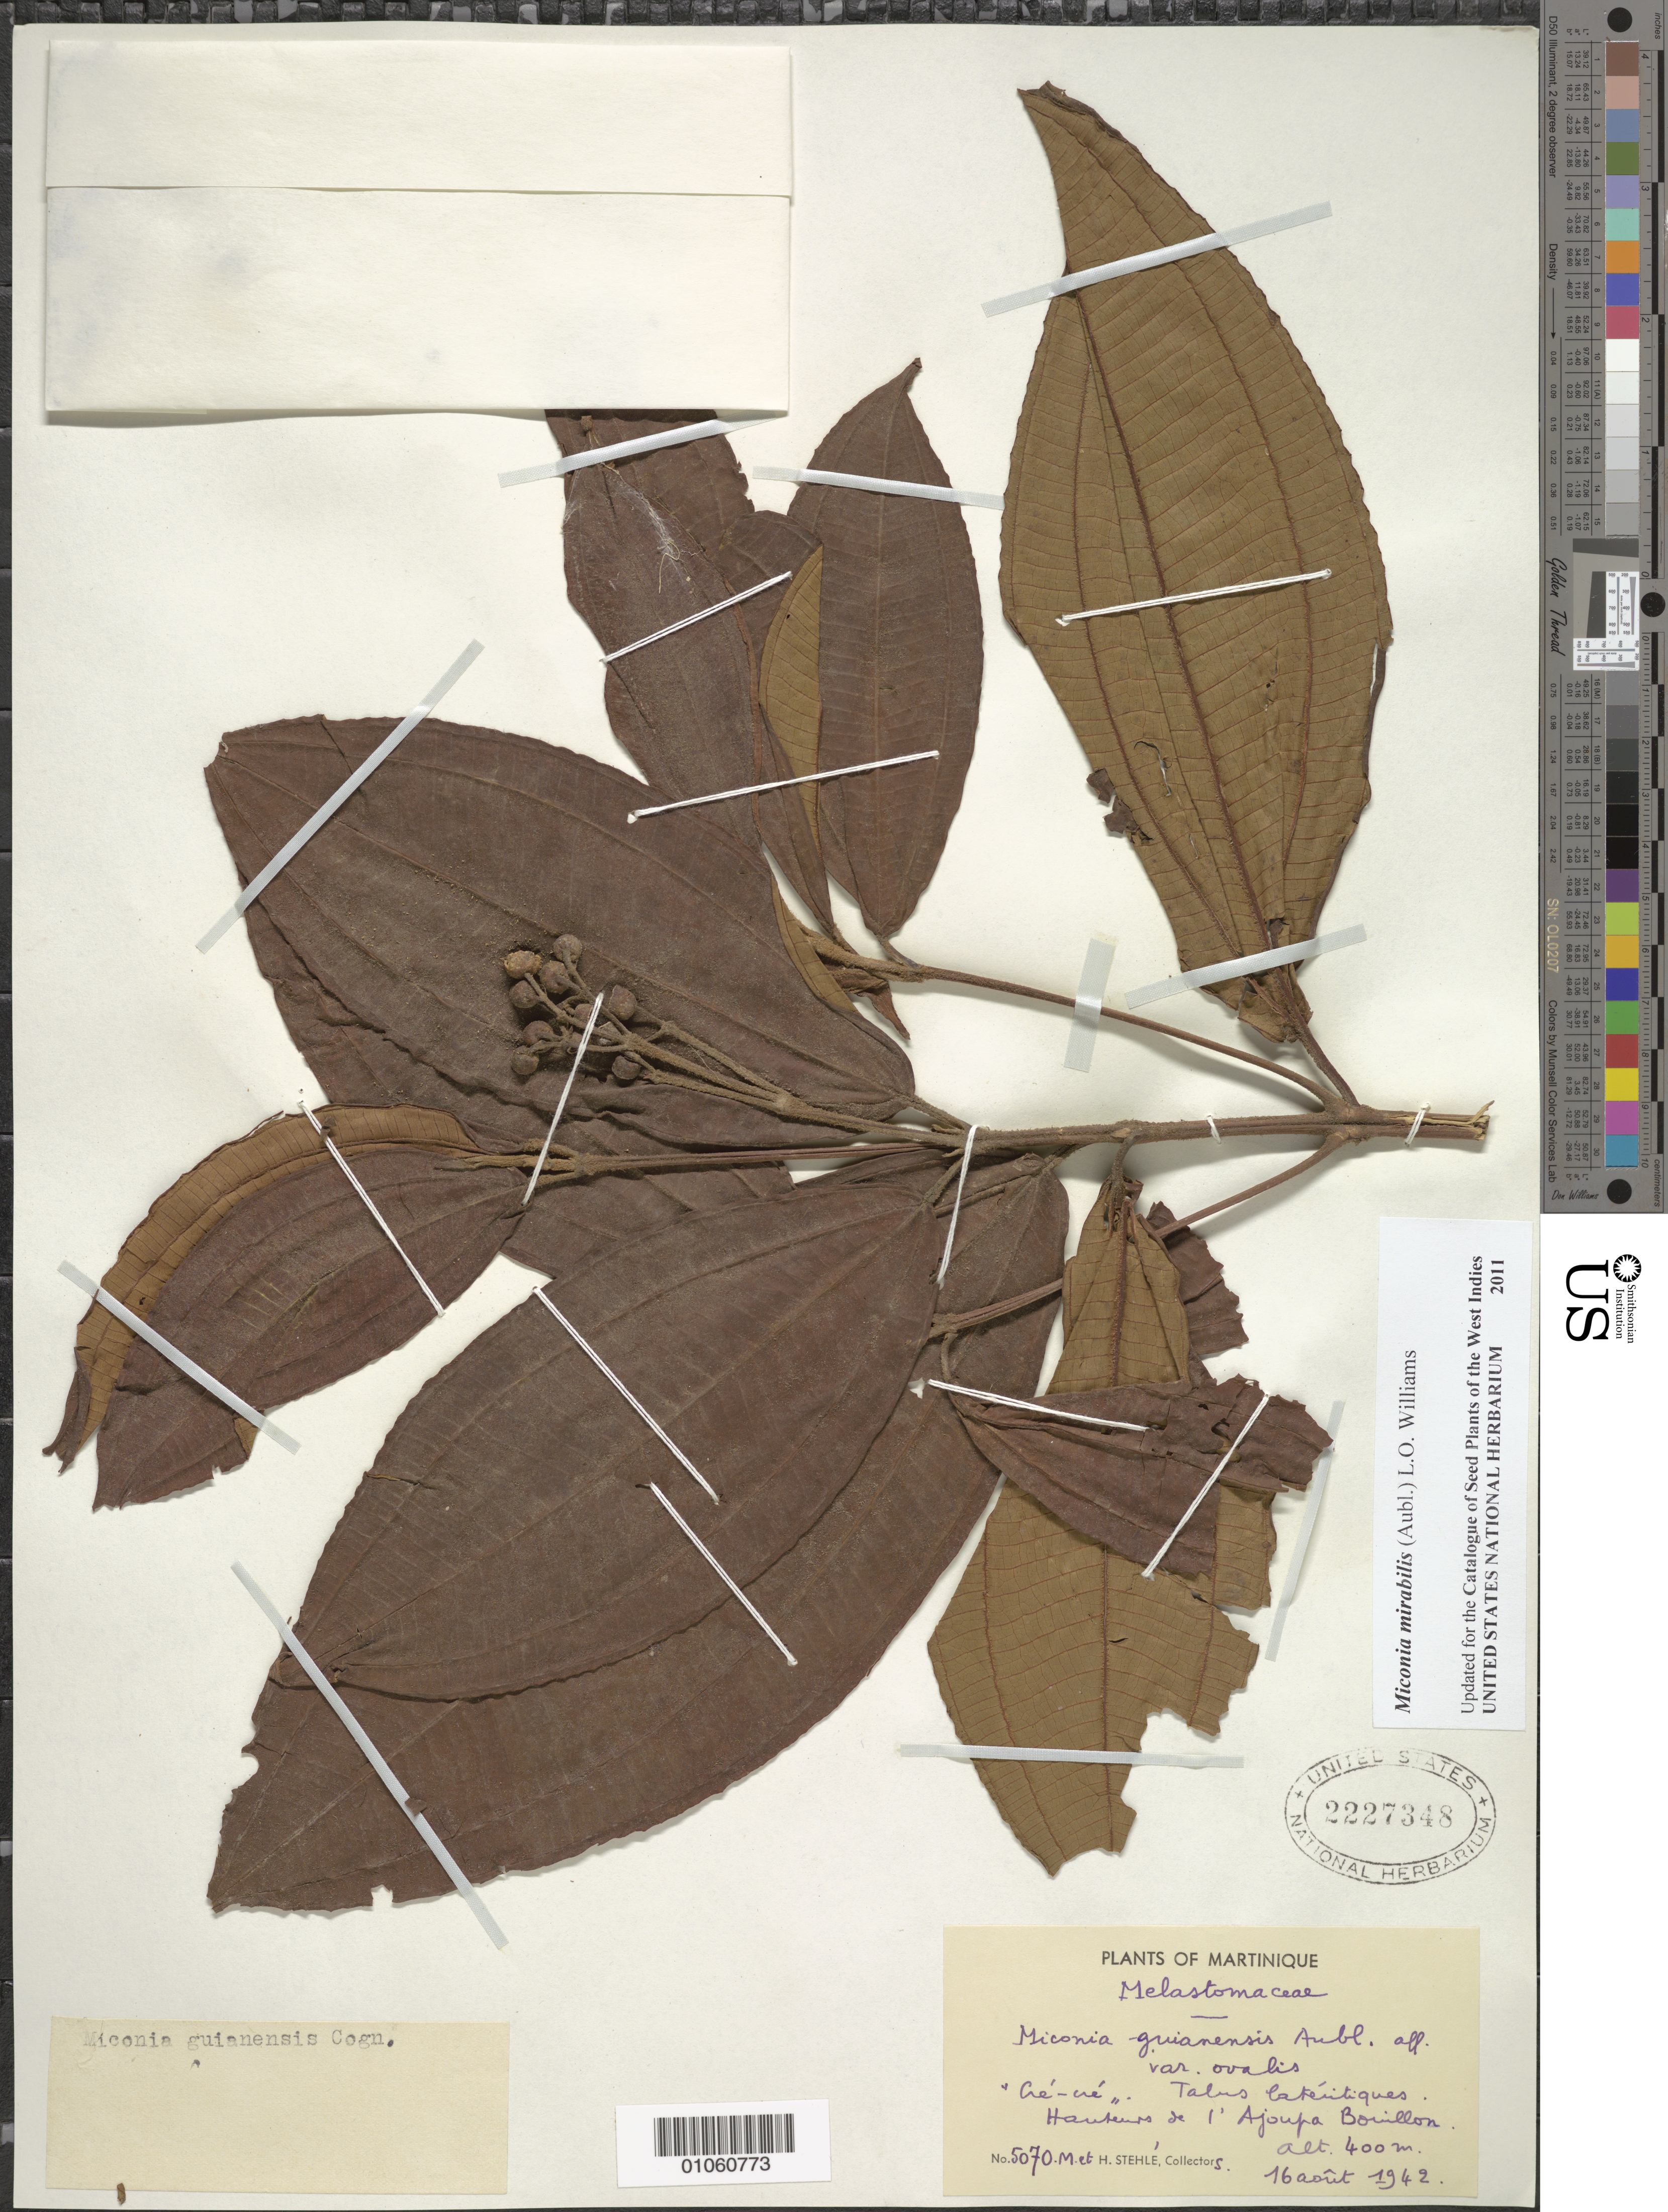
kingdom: Plantae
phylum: Tracheophyta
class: Magnoliopsida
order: Myrtales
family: Melastomataceae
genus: Miconia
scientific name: Miconia mirabilis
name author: (Aubl.) L.O. Williams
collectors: H. Stehlé & M. Stehlé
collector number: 5070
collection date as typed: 16 Aug 1942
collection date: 1942-08-16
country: Martinique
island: Martinique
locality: Ajoupa Bouillon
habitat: Talus latéritiques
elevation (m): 400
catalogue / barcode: US 2227348